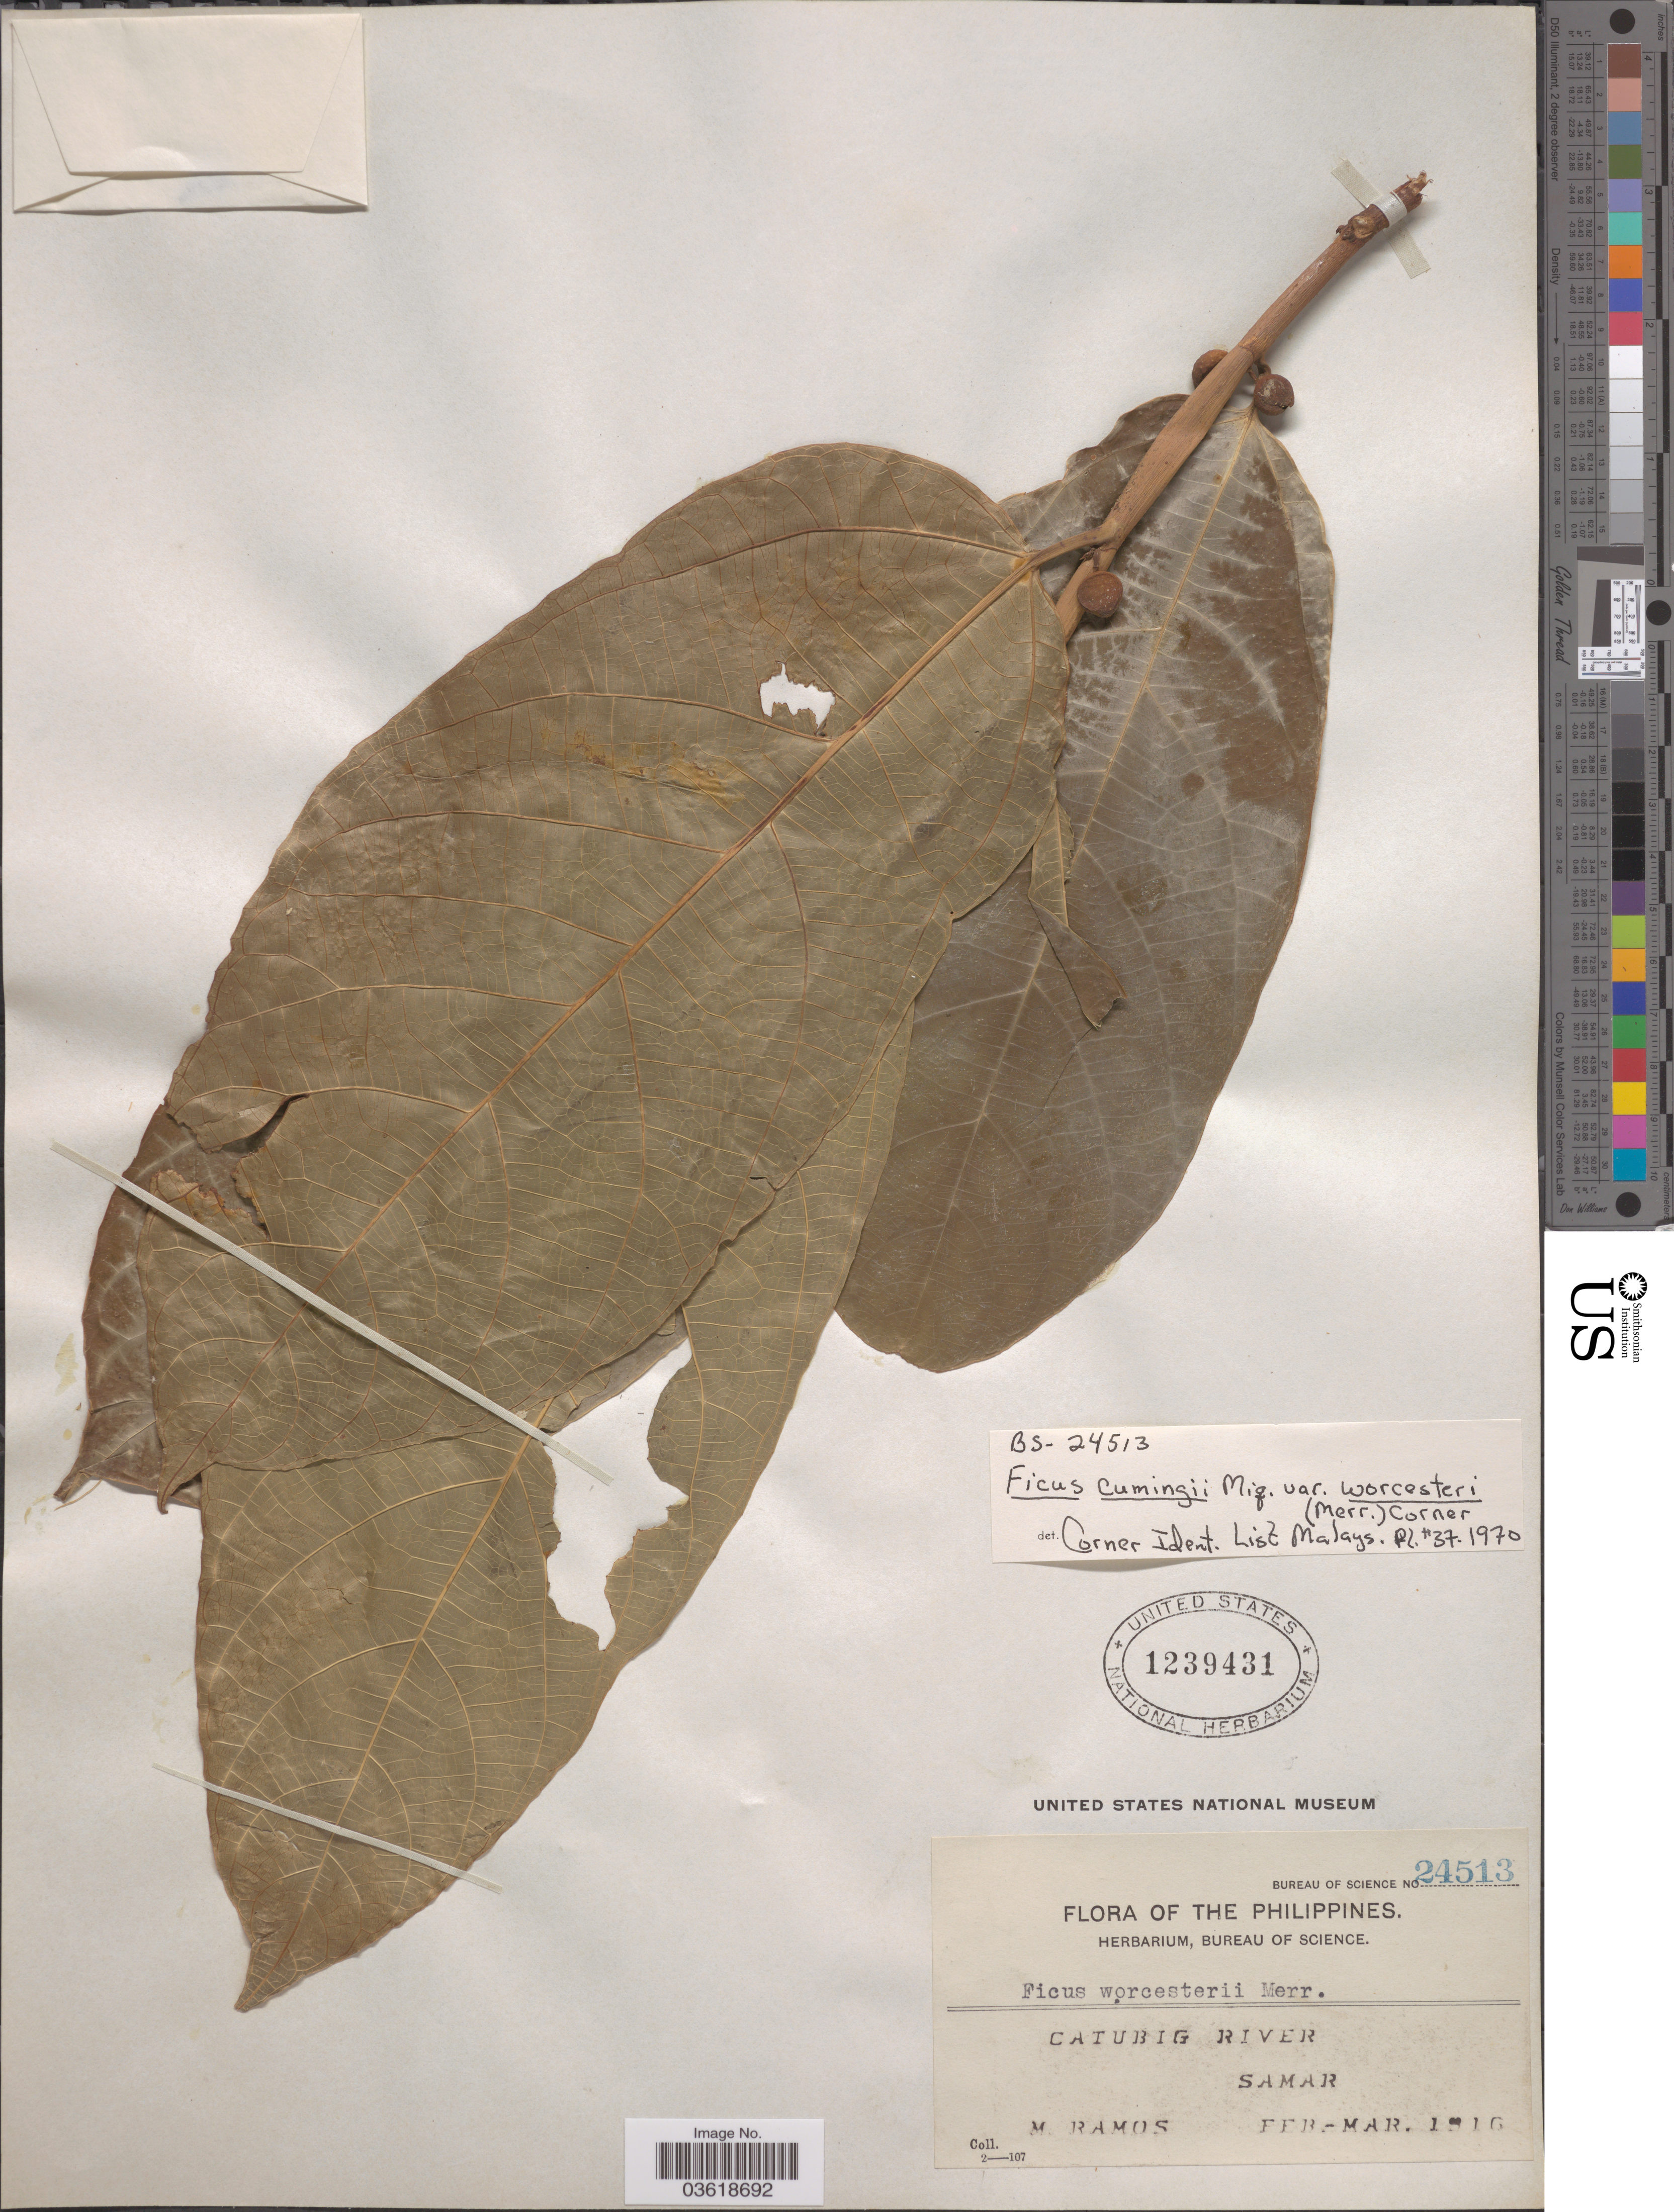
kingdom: Plantae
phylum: Tracheophyta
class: Magnoliopsida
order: Rosales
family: Moraceae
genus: Ficus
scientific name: Ficus cumingii var. worcesteri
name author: (Merr.) Corner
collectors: M. Ramos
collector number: Bureau of Science 24513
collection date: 1916-02/1916-03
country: Philippines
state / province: Eastern Visayas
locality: Catubig River. Samar.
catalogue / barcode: US 1239431